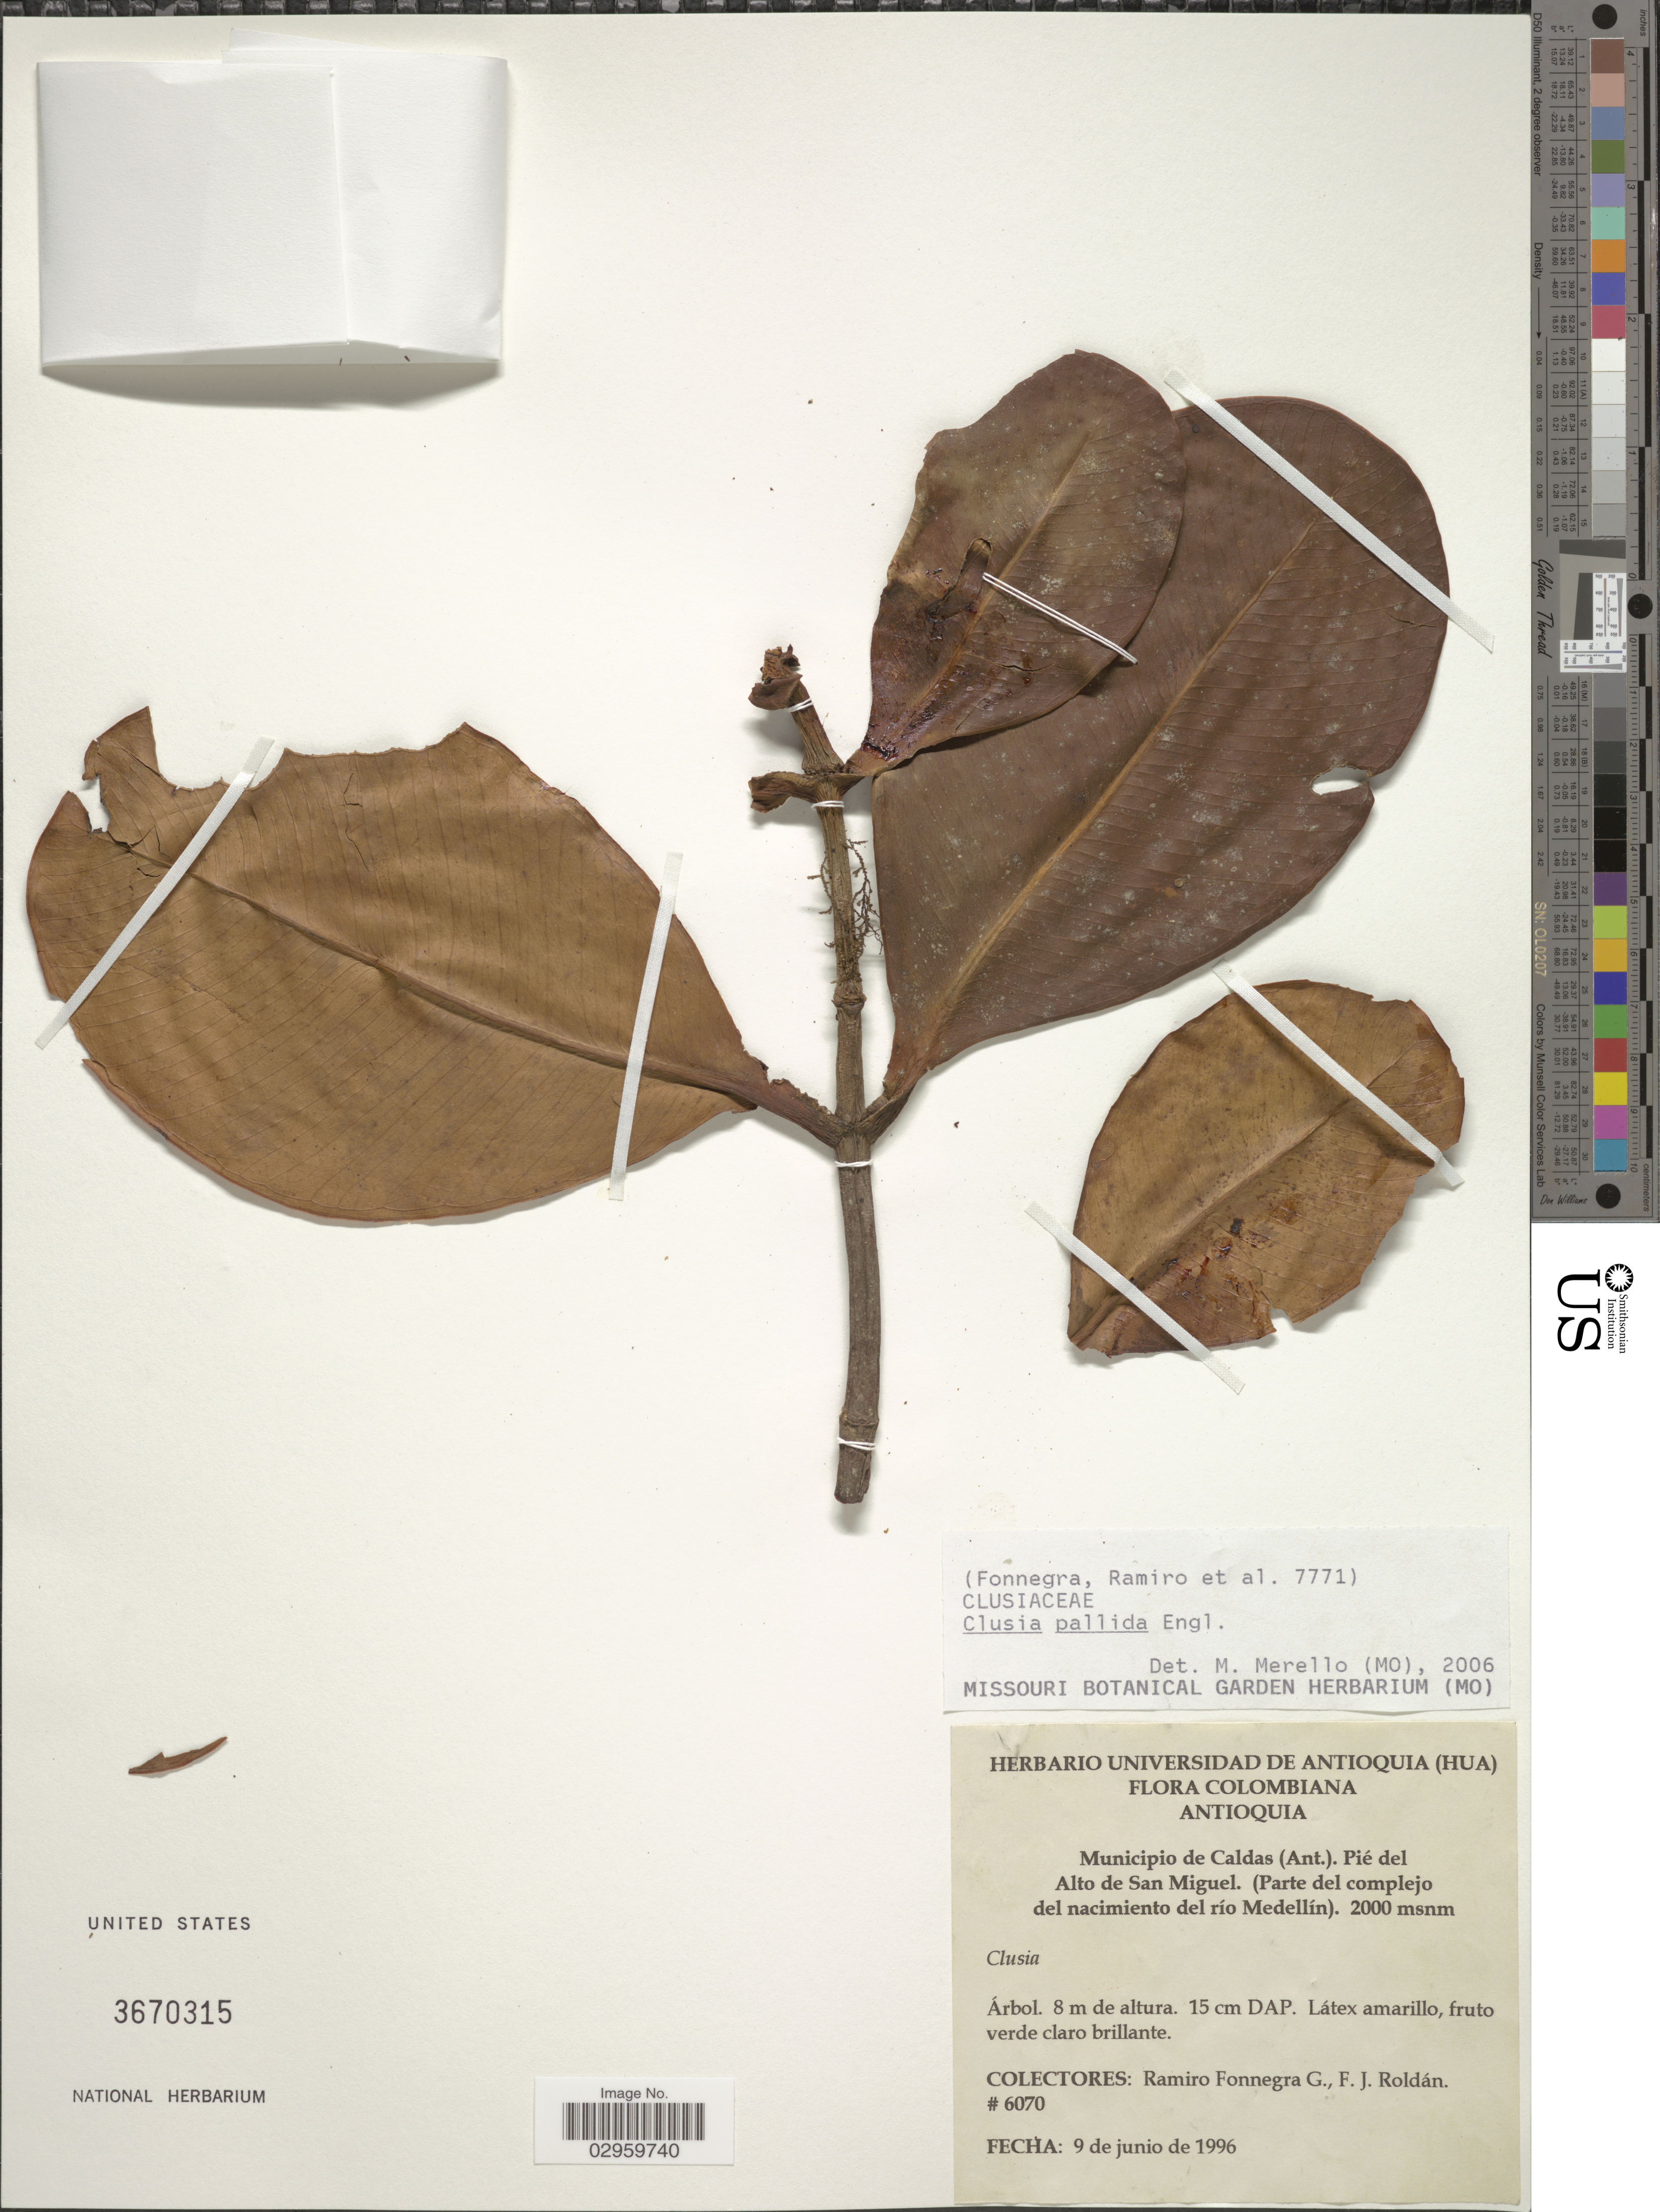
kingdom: Plantae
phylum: Tracheophyta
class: Magnoliopsida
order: Malpighiales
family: Clusiaceae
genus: Clusia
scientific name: Clusia pallida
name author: Engl.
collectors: R. Fonnegra G. & F. J. Roldán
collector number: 6070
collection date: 1996-06-09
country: Colombia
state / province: Antioquia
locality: Municipio de Caldas (Ant.) Pié del Alto de San Miguel. (Parte del complejo del nacimiento del río Medellín).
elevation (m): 2000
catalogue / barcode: US 3670315